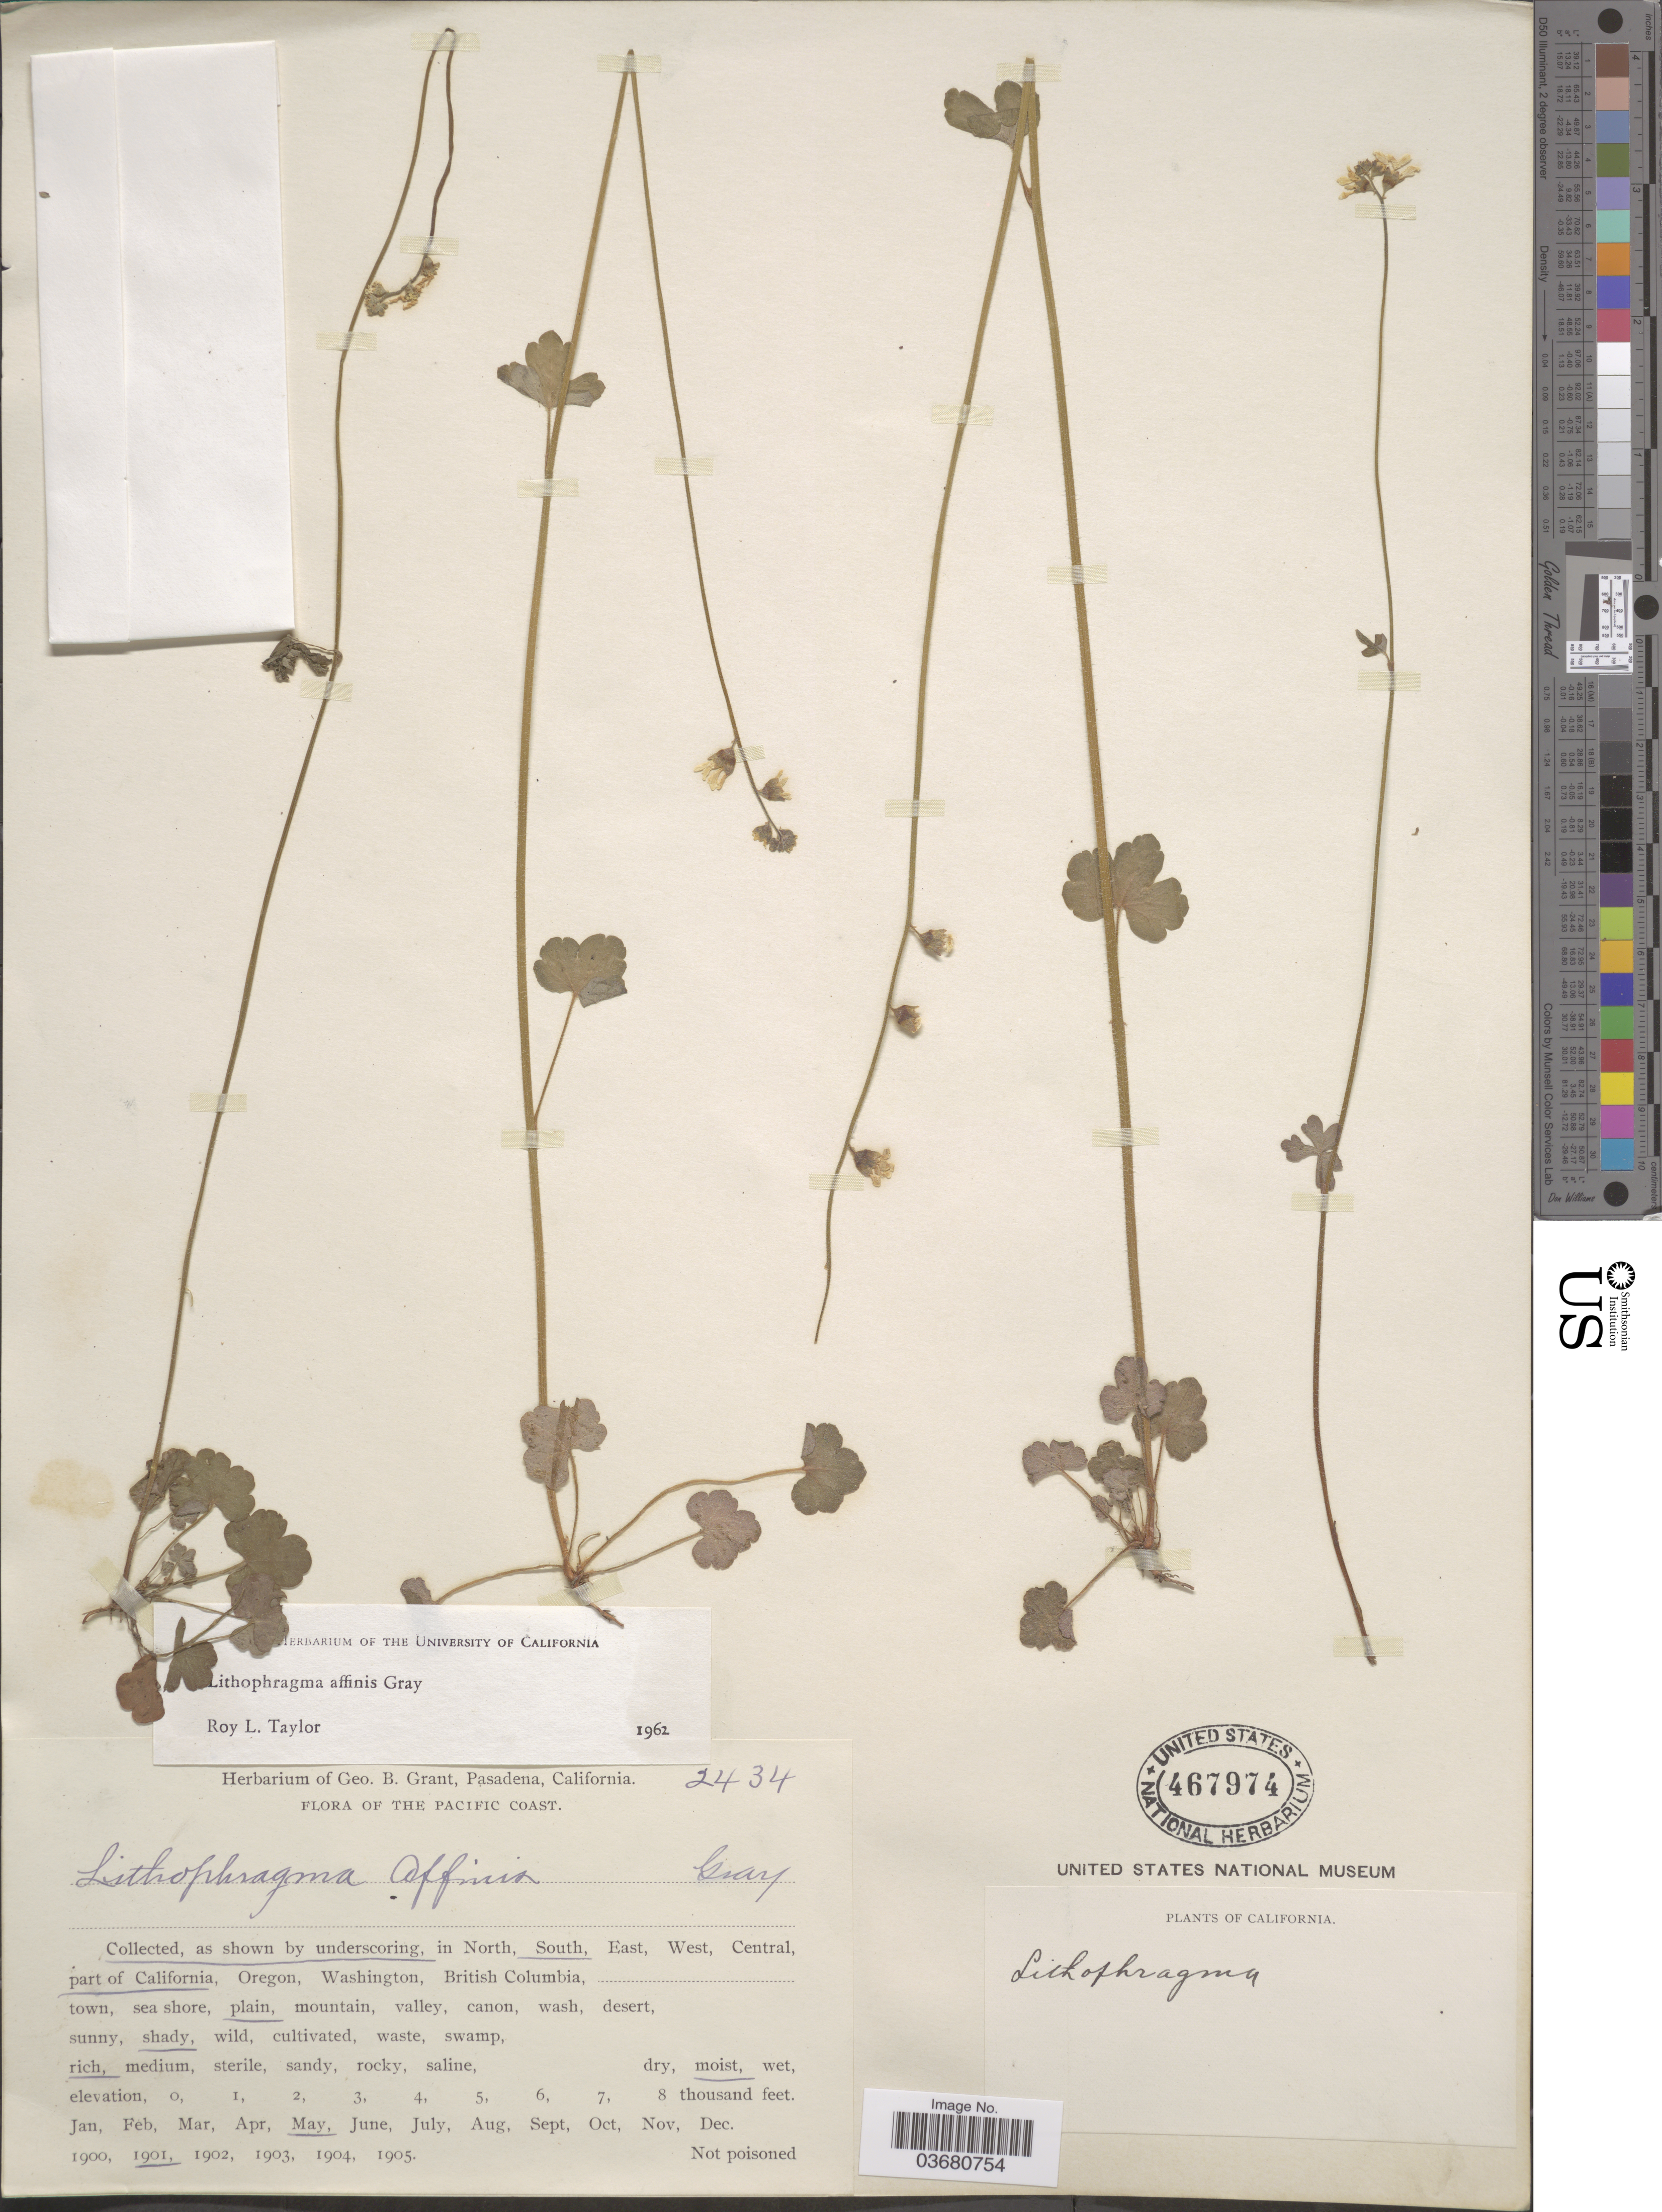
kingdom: Plantae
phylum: Tracheophyta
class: Magnoliopsida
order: Saxifragales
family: Saxifragaceae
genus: Lithophragma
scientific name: Lithophragma affine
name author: A. Gray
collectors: ex herb. Geo. B. Grant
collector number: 2434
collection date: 1901-05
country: United States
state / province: California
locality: Pacific Coast. In South part of California.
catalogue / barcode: US 467974